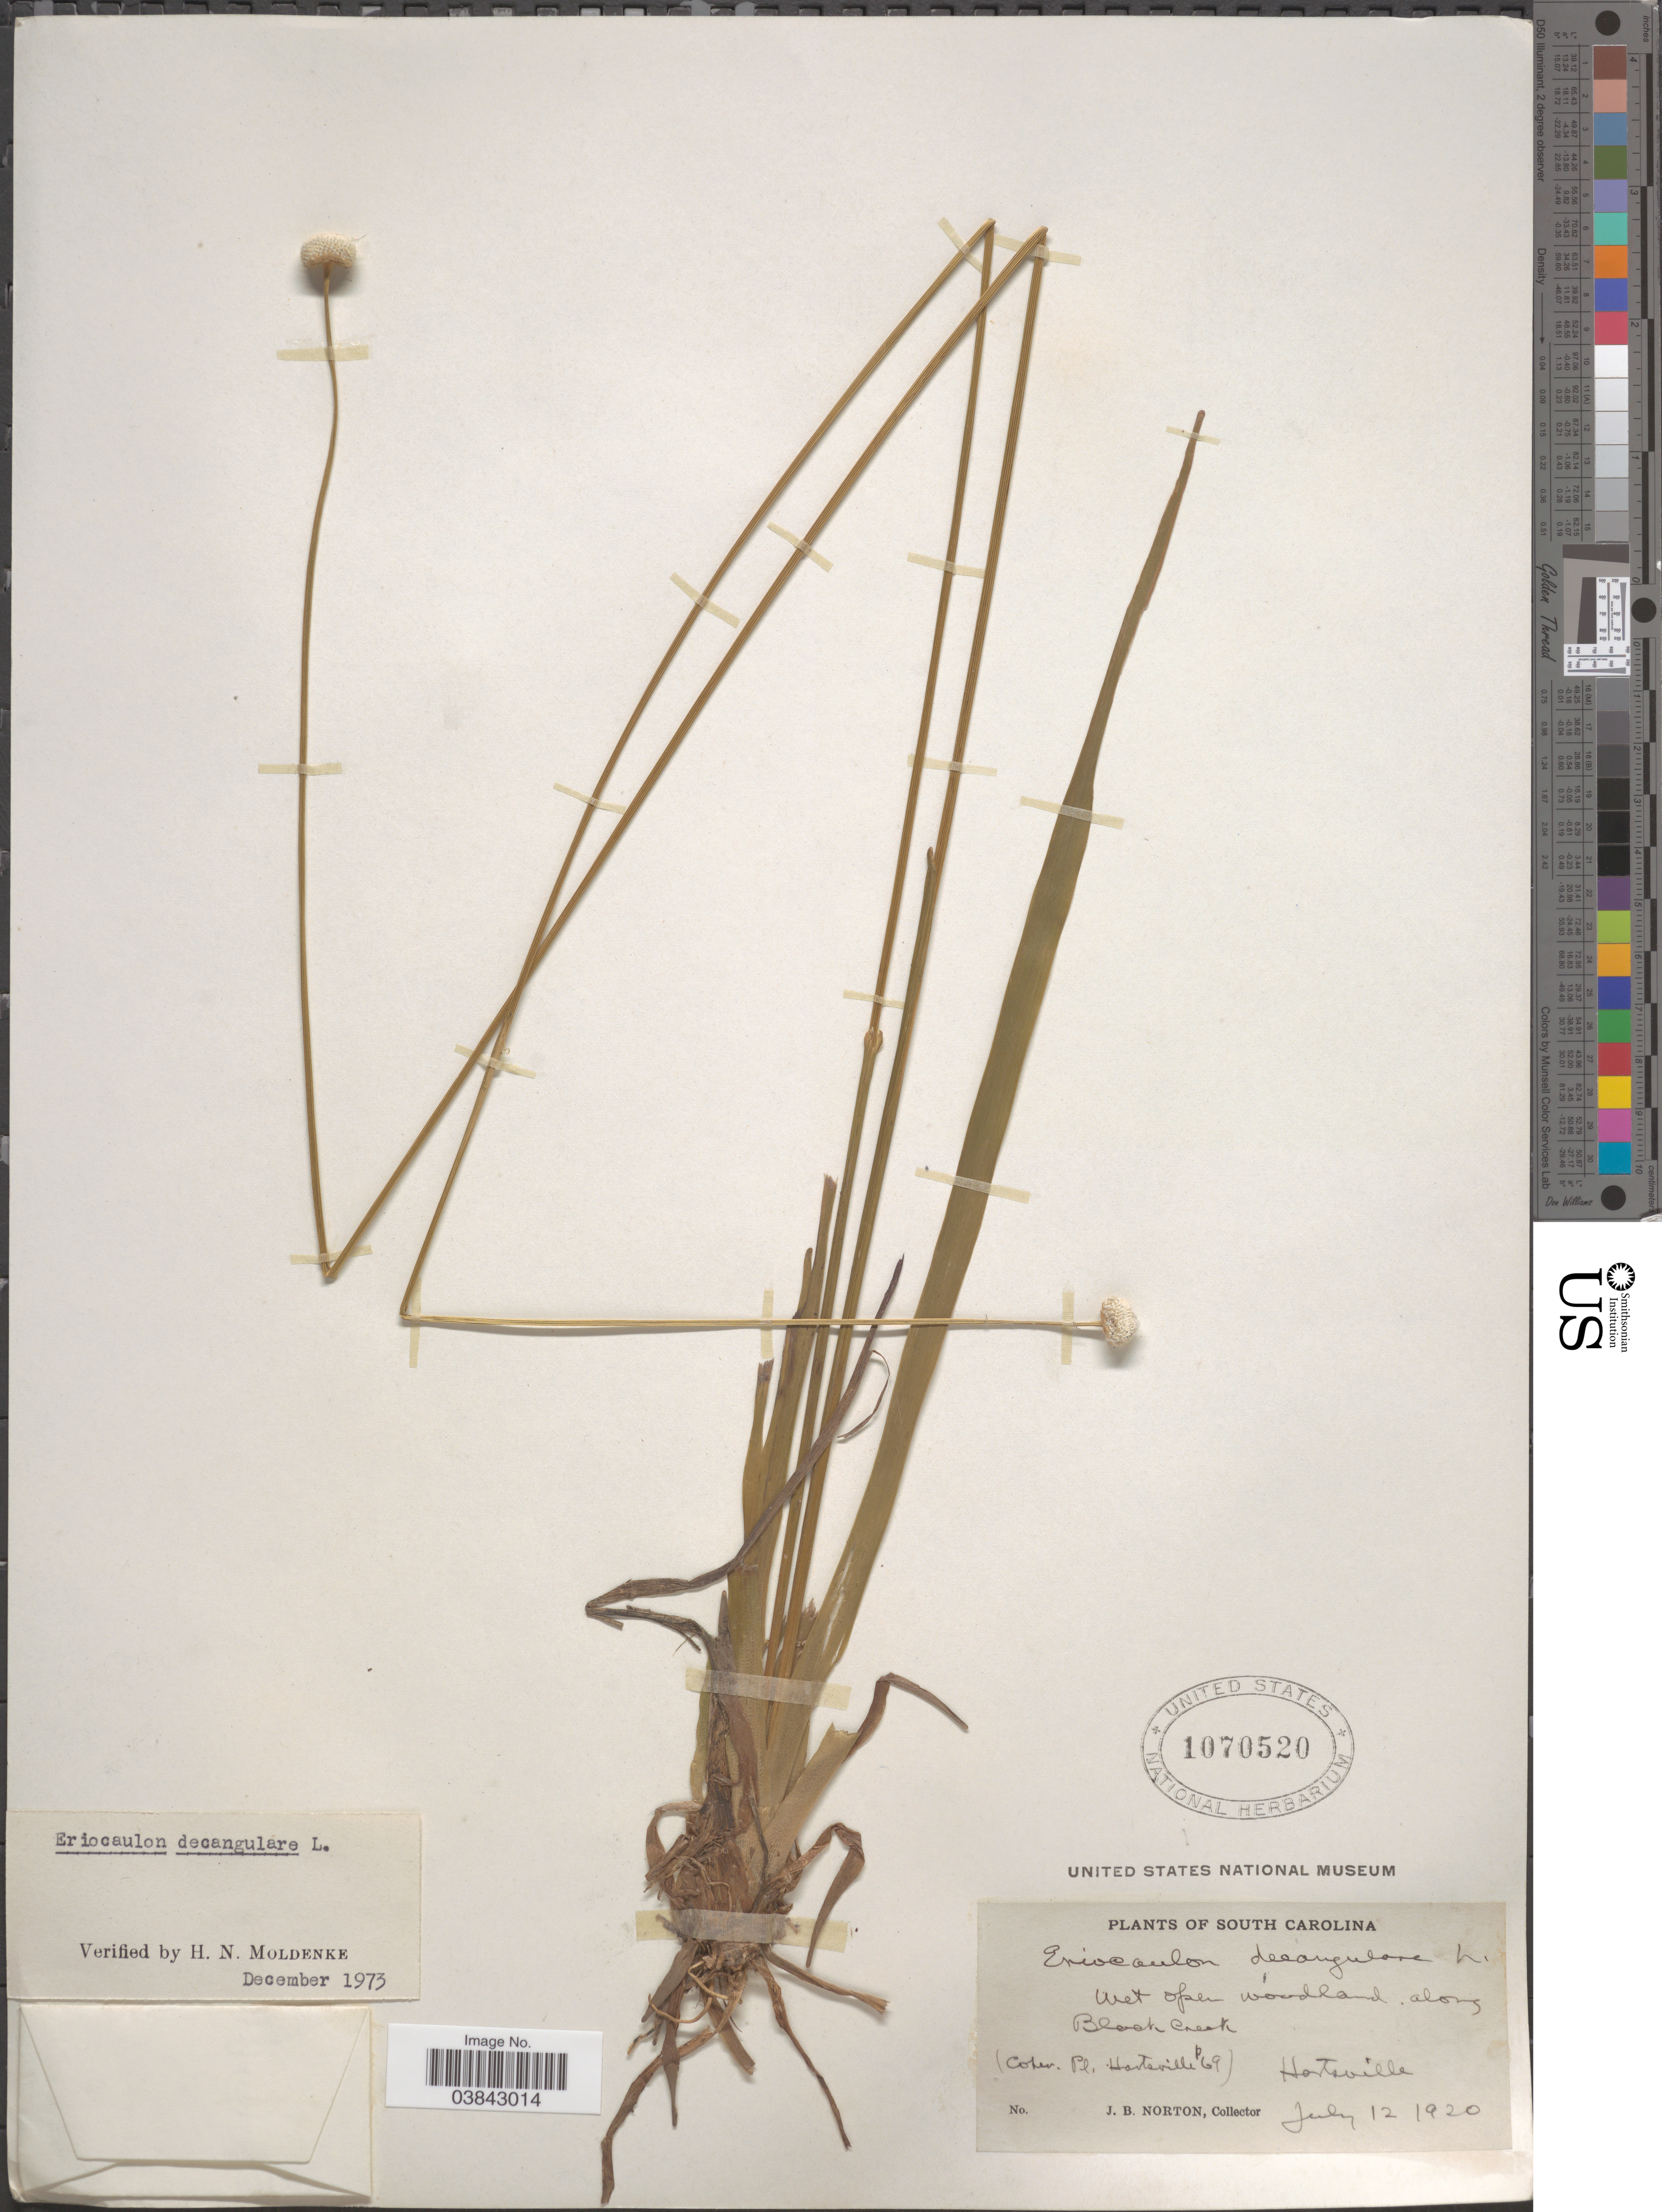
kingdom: Plantae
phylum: Tracheophyta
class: Liliopsida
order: Poales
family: Eriocaulaceae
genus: Eriocaulon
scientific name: Eriocaulon decangulare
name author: L.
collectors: J. B. Norton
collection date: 1920-07-12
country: United States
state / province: South Carolina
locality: Along Black Creek. Hartsville.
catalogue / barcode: US 1070520